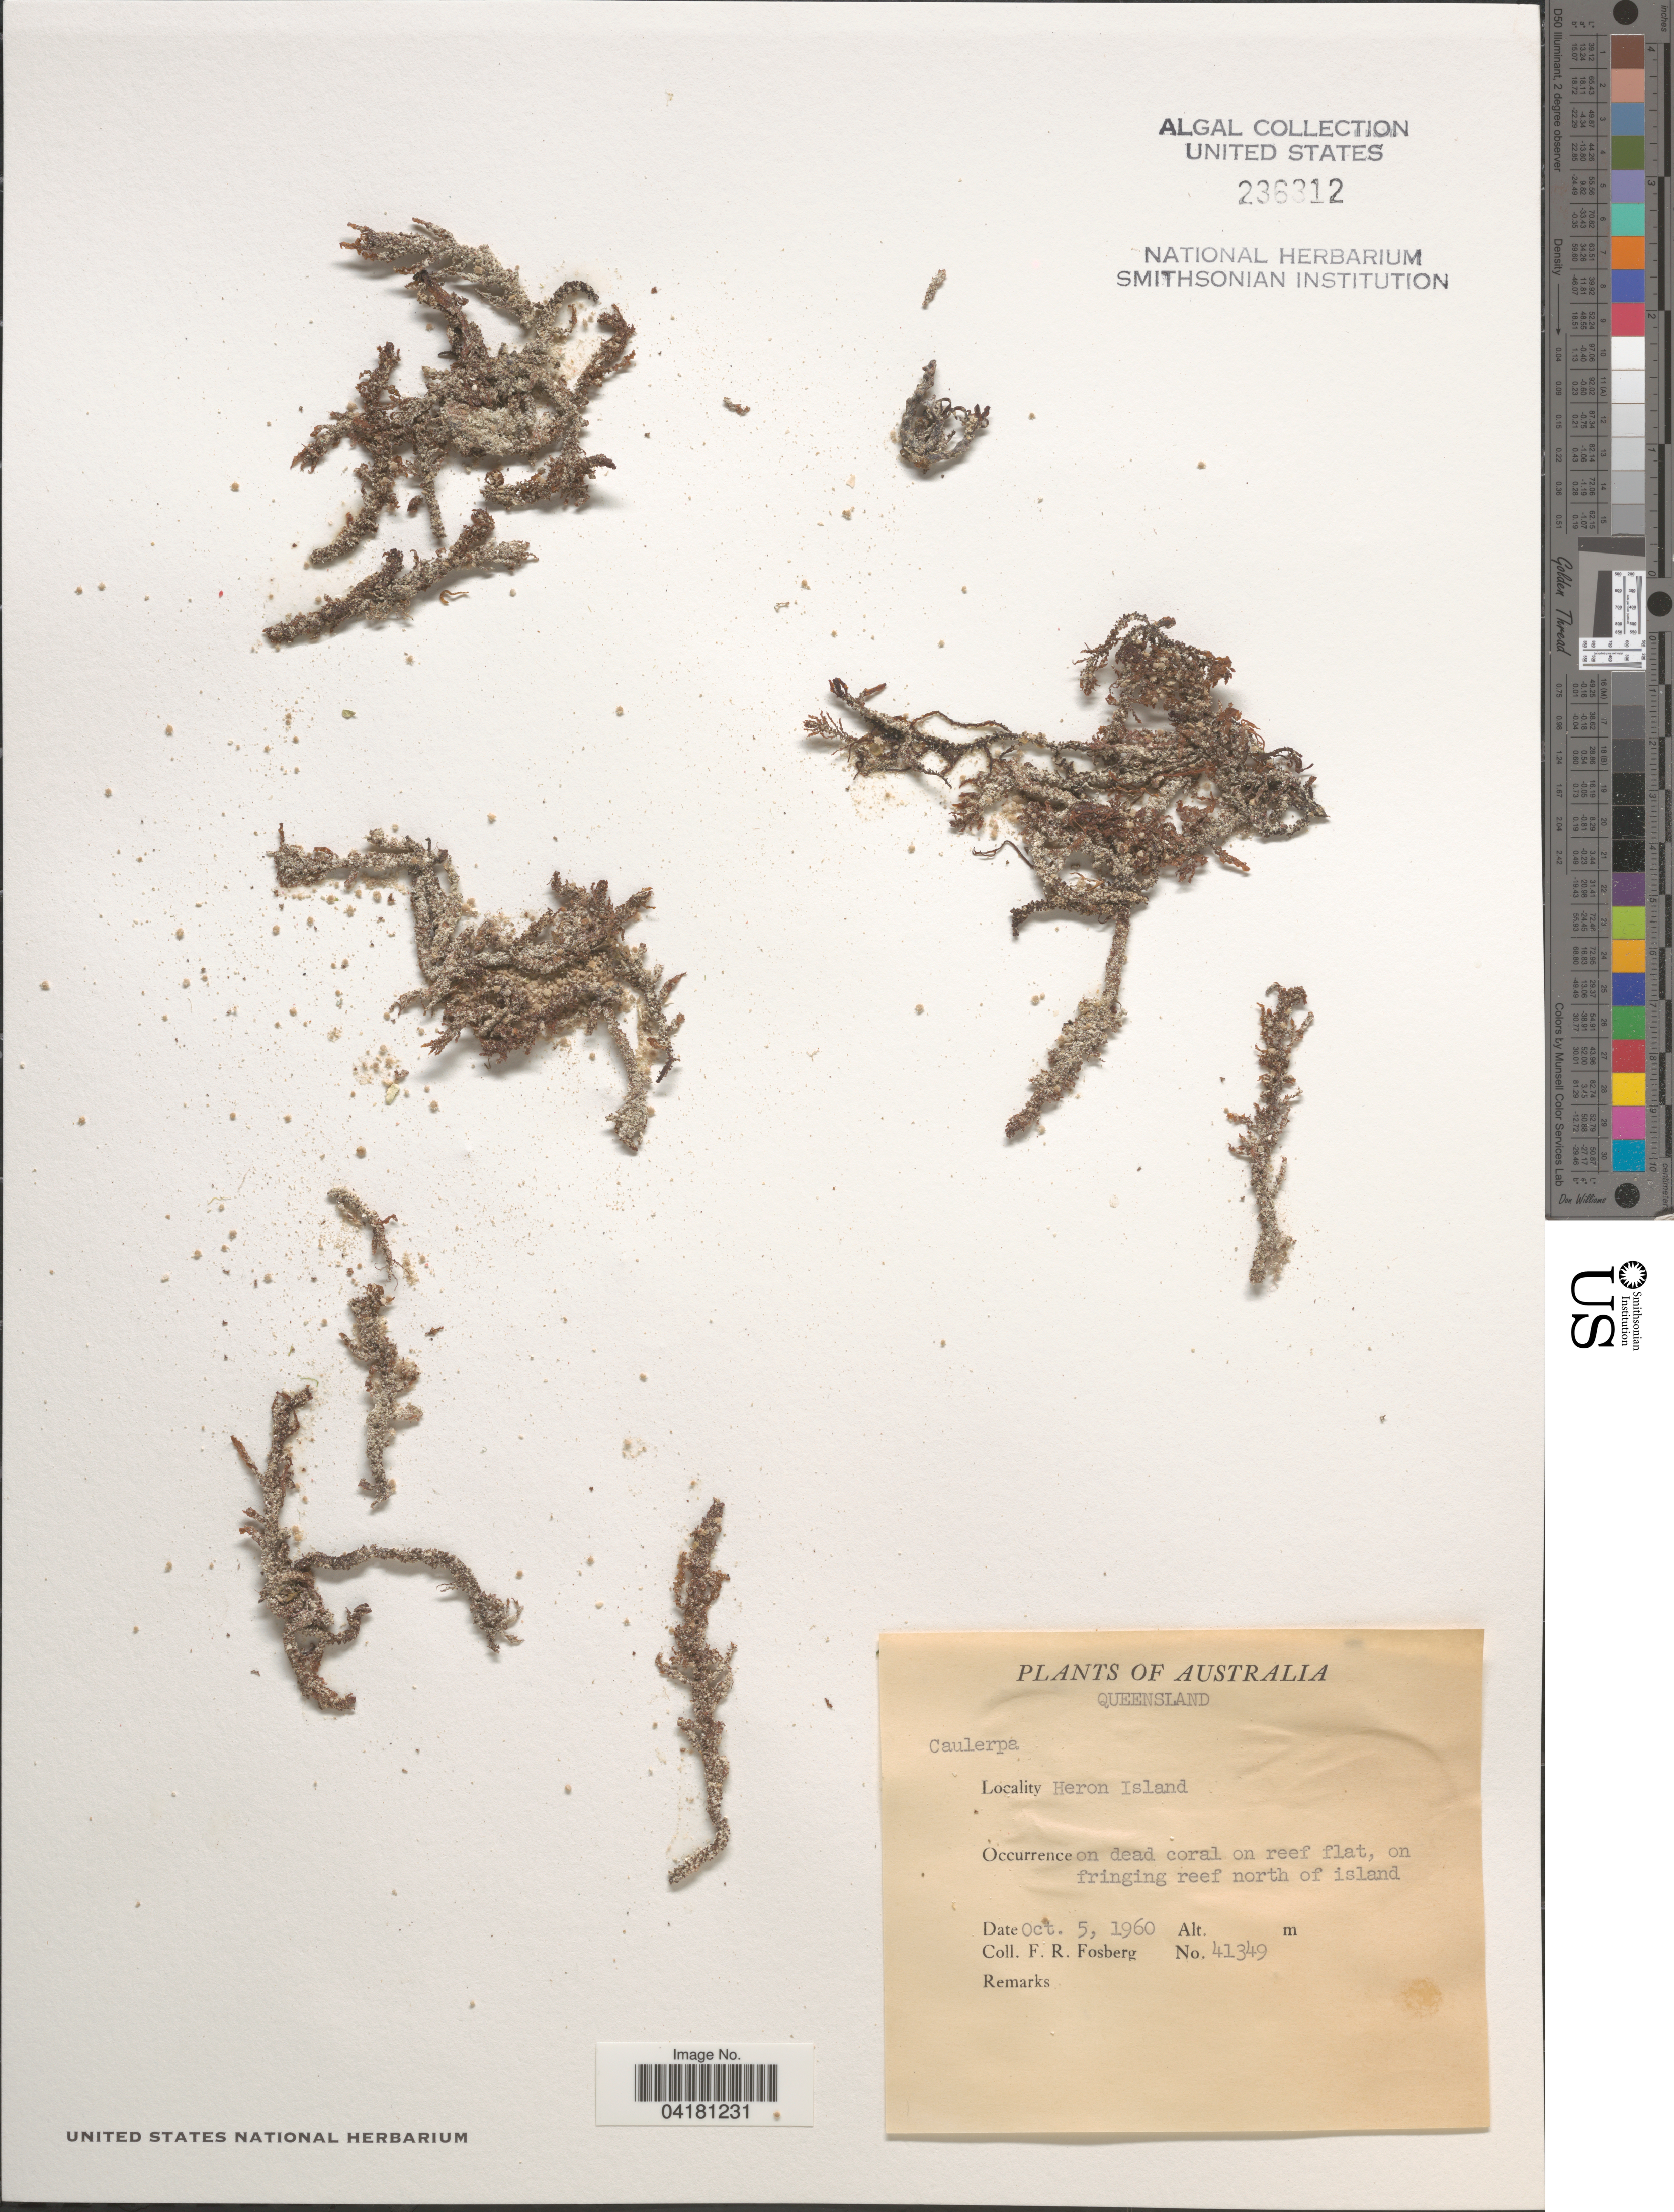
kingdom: Plantae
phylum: Chlorophyta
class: Ulvophyceae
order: Bryopsidales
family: Caulerpaceae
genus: Caulerpa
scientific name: Caulerpa sp.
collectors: F. R. Fosberg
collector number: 41349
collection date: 1960-10-05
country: Australia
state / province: Queensland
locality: Heron Island. On dead coral on reef flat, on fringing reef north of island.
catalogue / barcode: US 236312